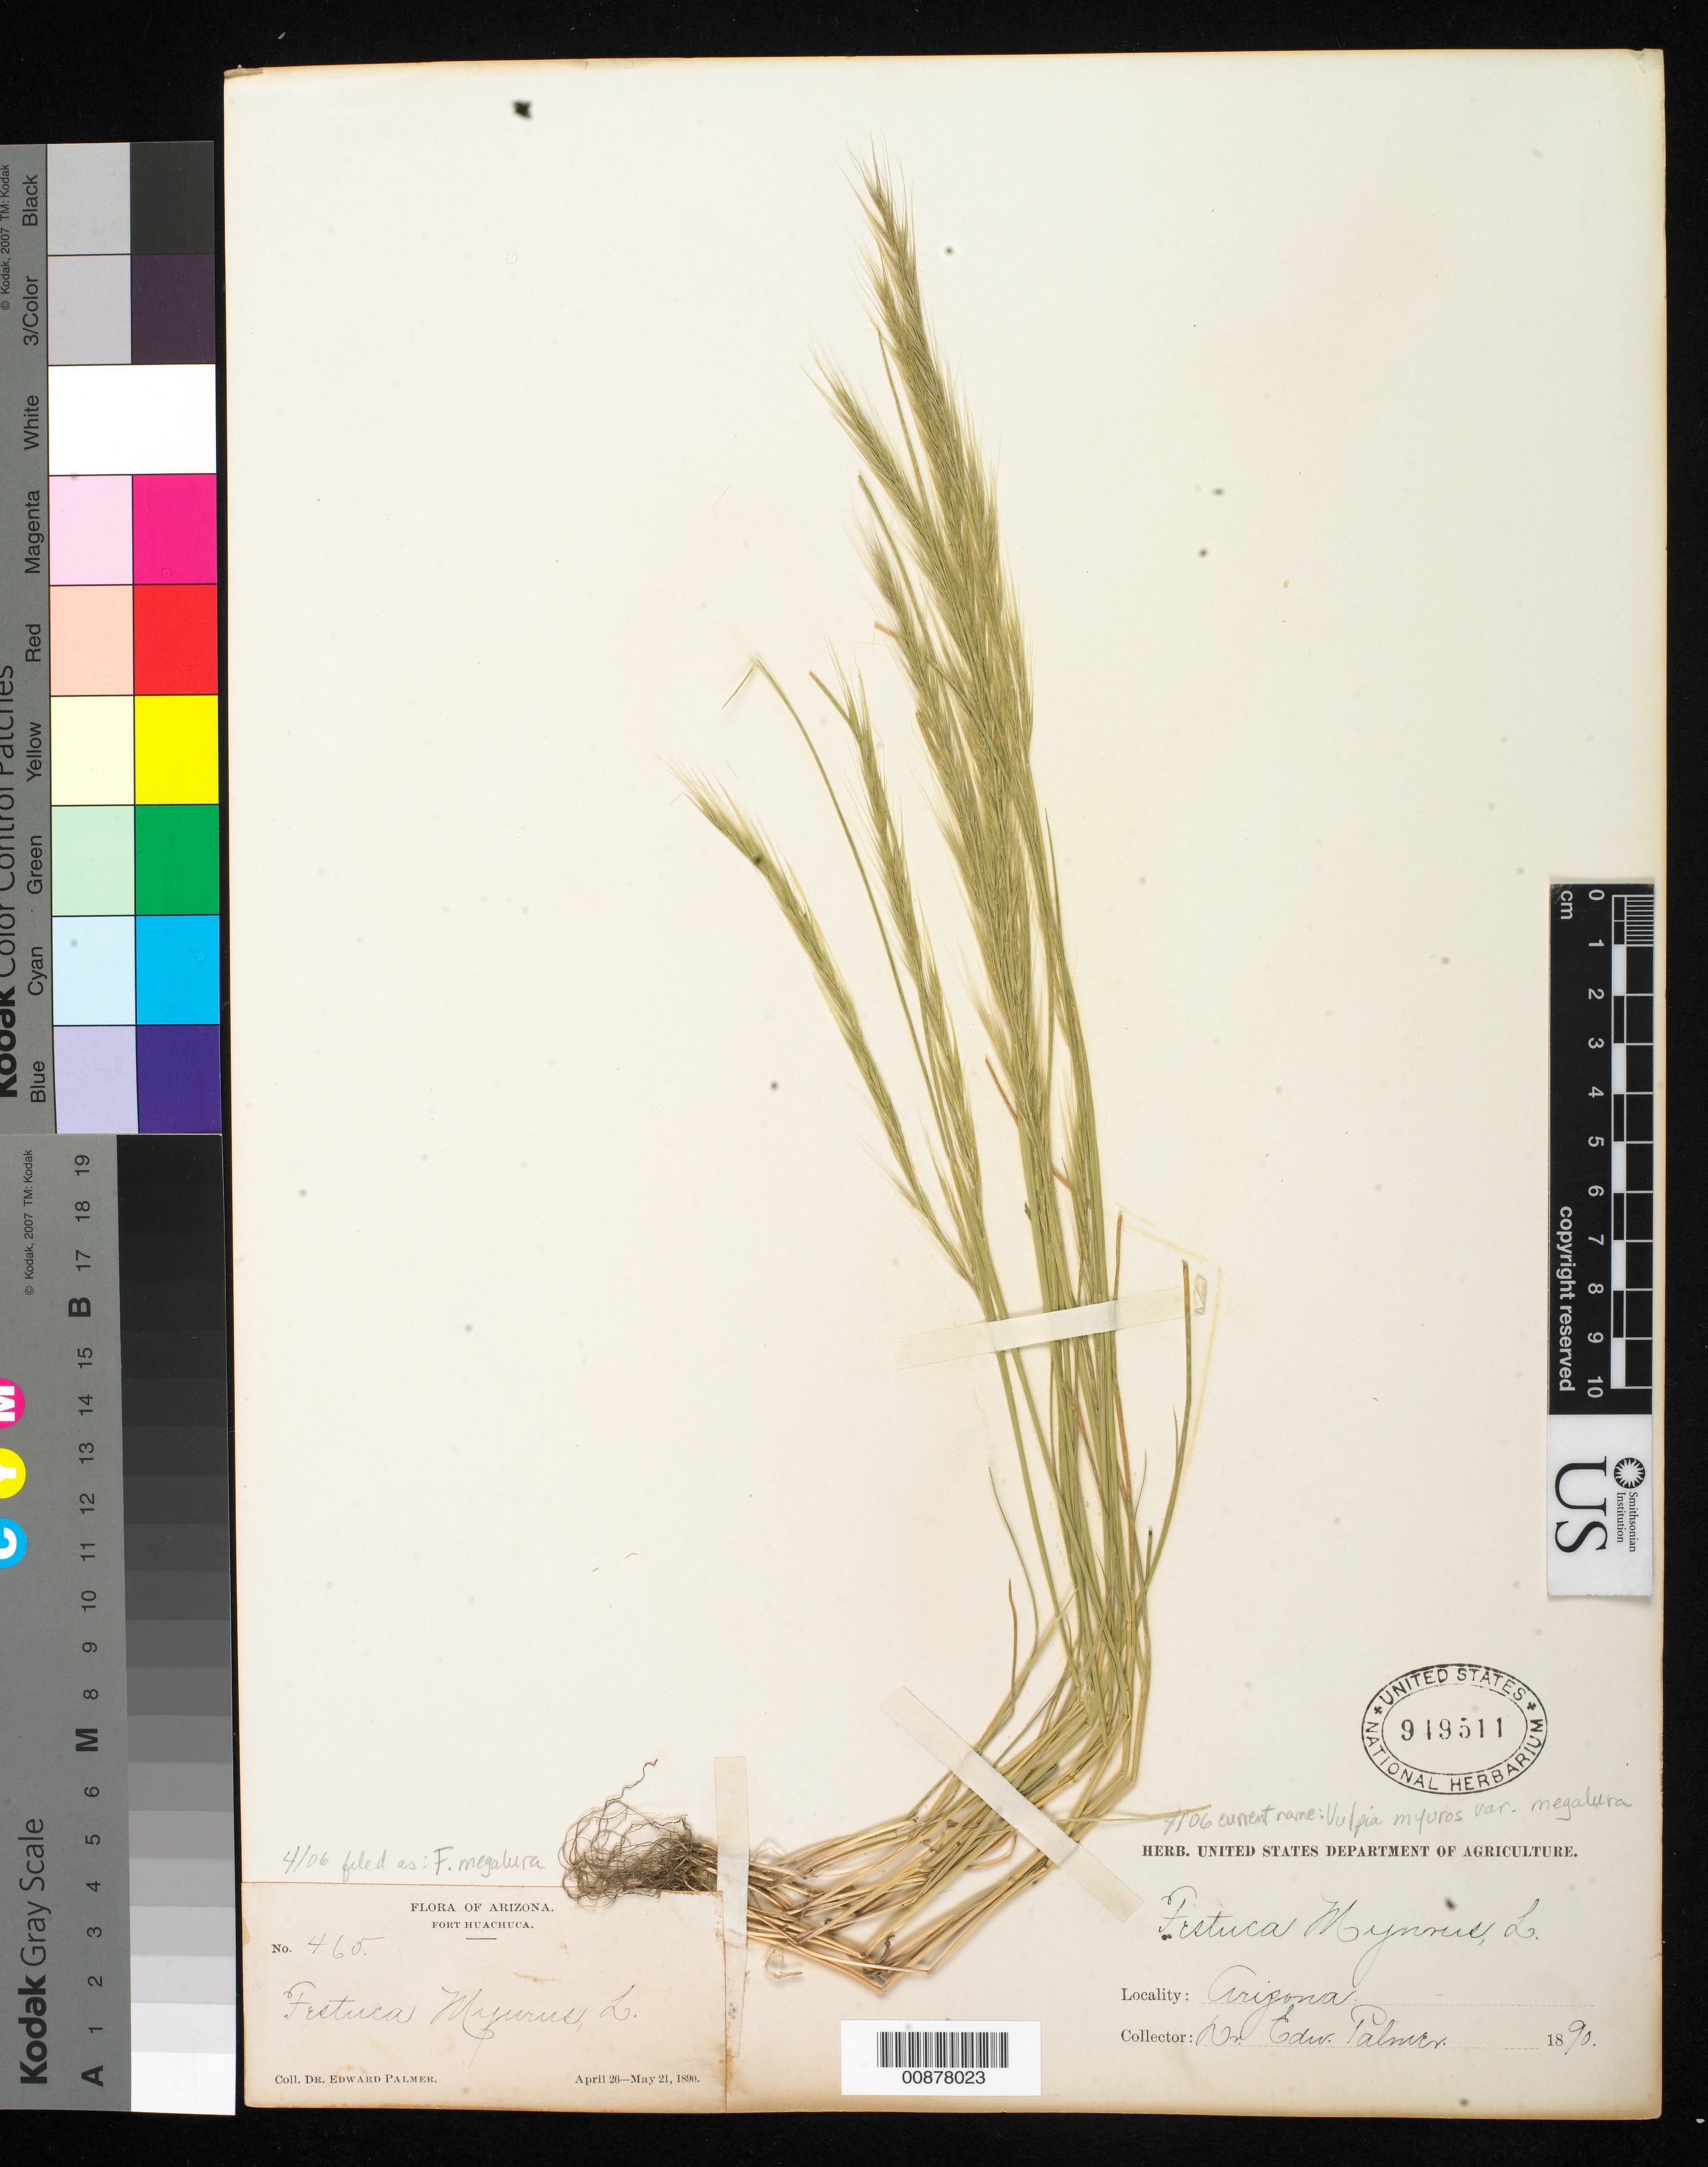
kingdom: Plantae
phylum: Tracheophyta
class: Liliopsida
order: Poales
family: Poaceae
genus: Festuca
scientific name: Festuca megalura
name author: Nutt.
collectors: E. Palmer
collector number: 465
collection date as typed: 26 Apr 1890 to 21 May 1890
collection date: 1890-04-26/1890-05-21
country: United States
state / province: Arizona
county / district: Cochise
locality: Fort Huachuca.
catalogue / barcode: US 949511